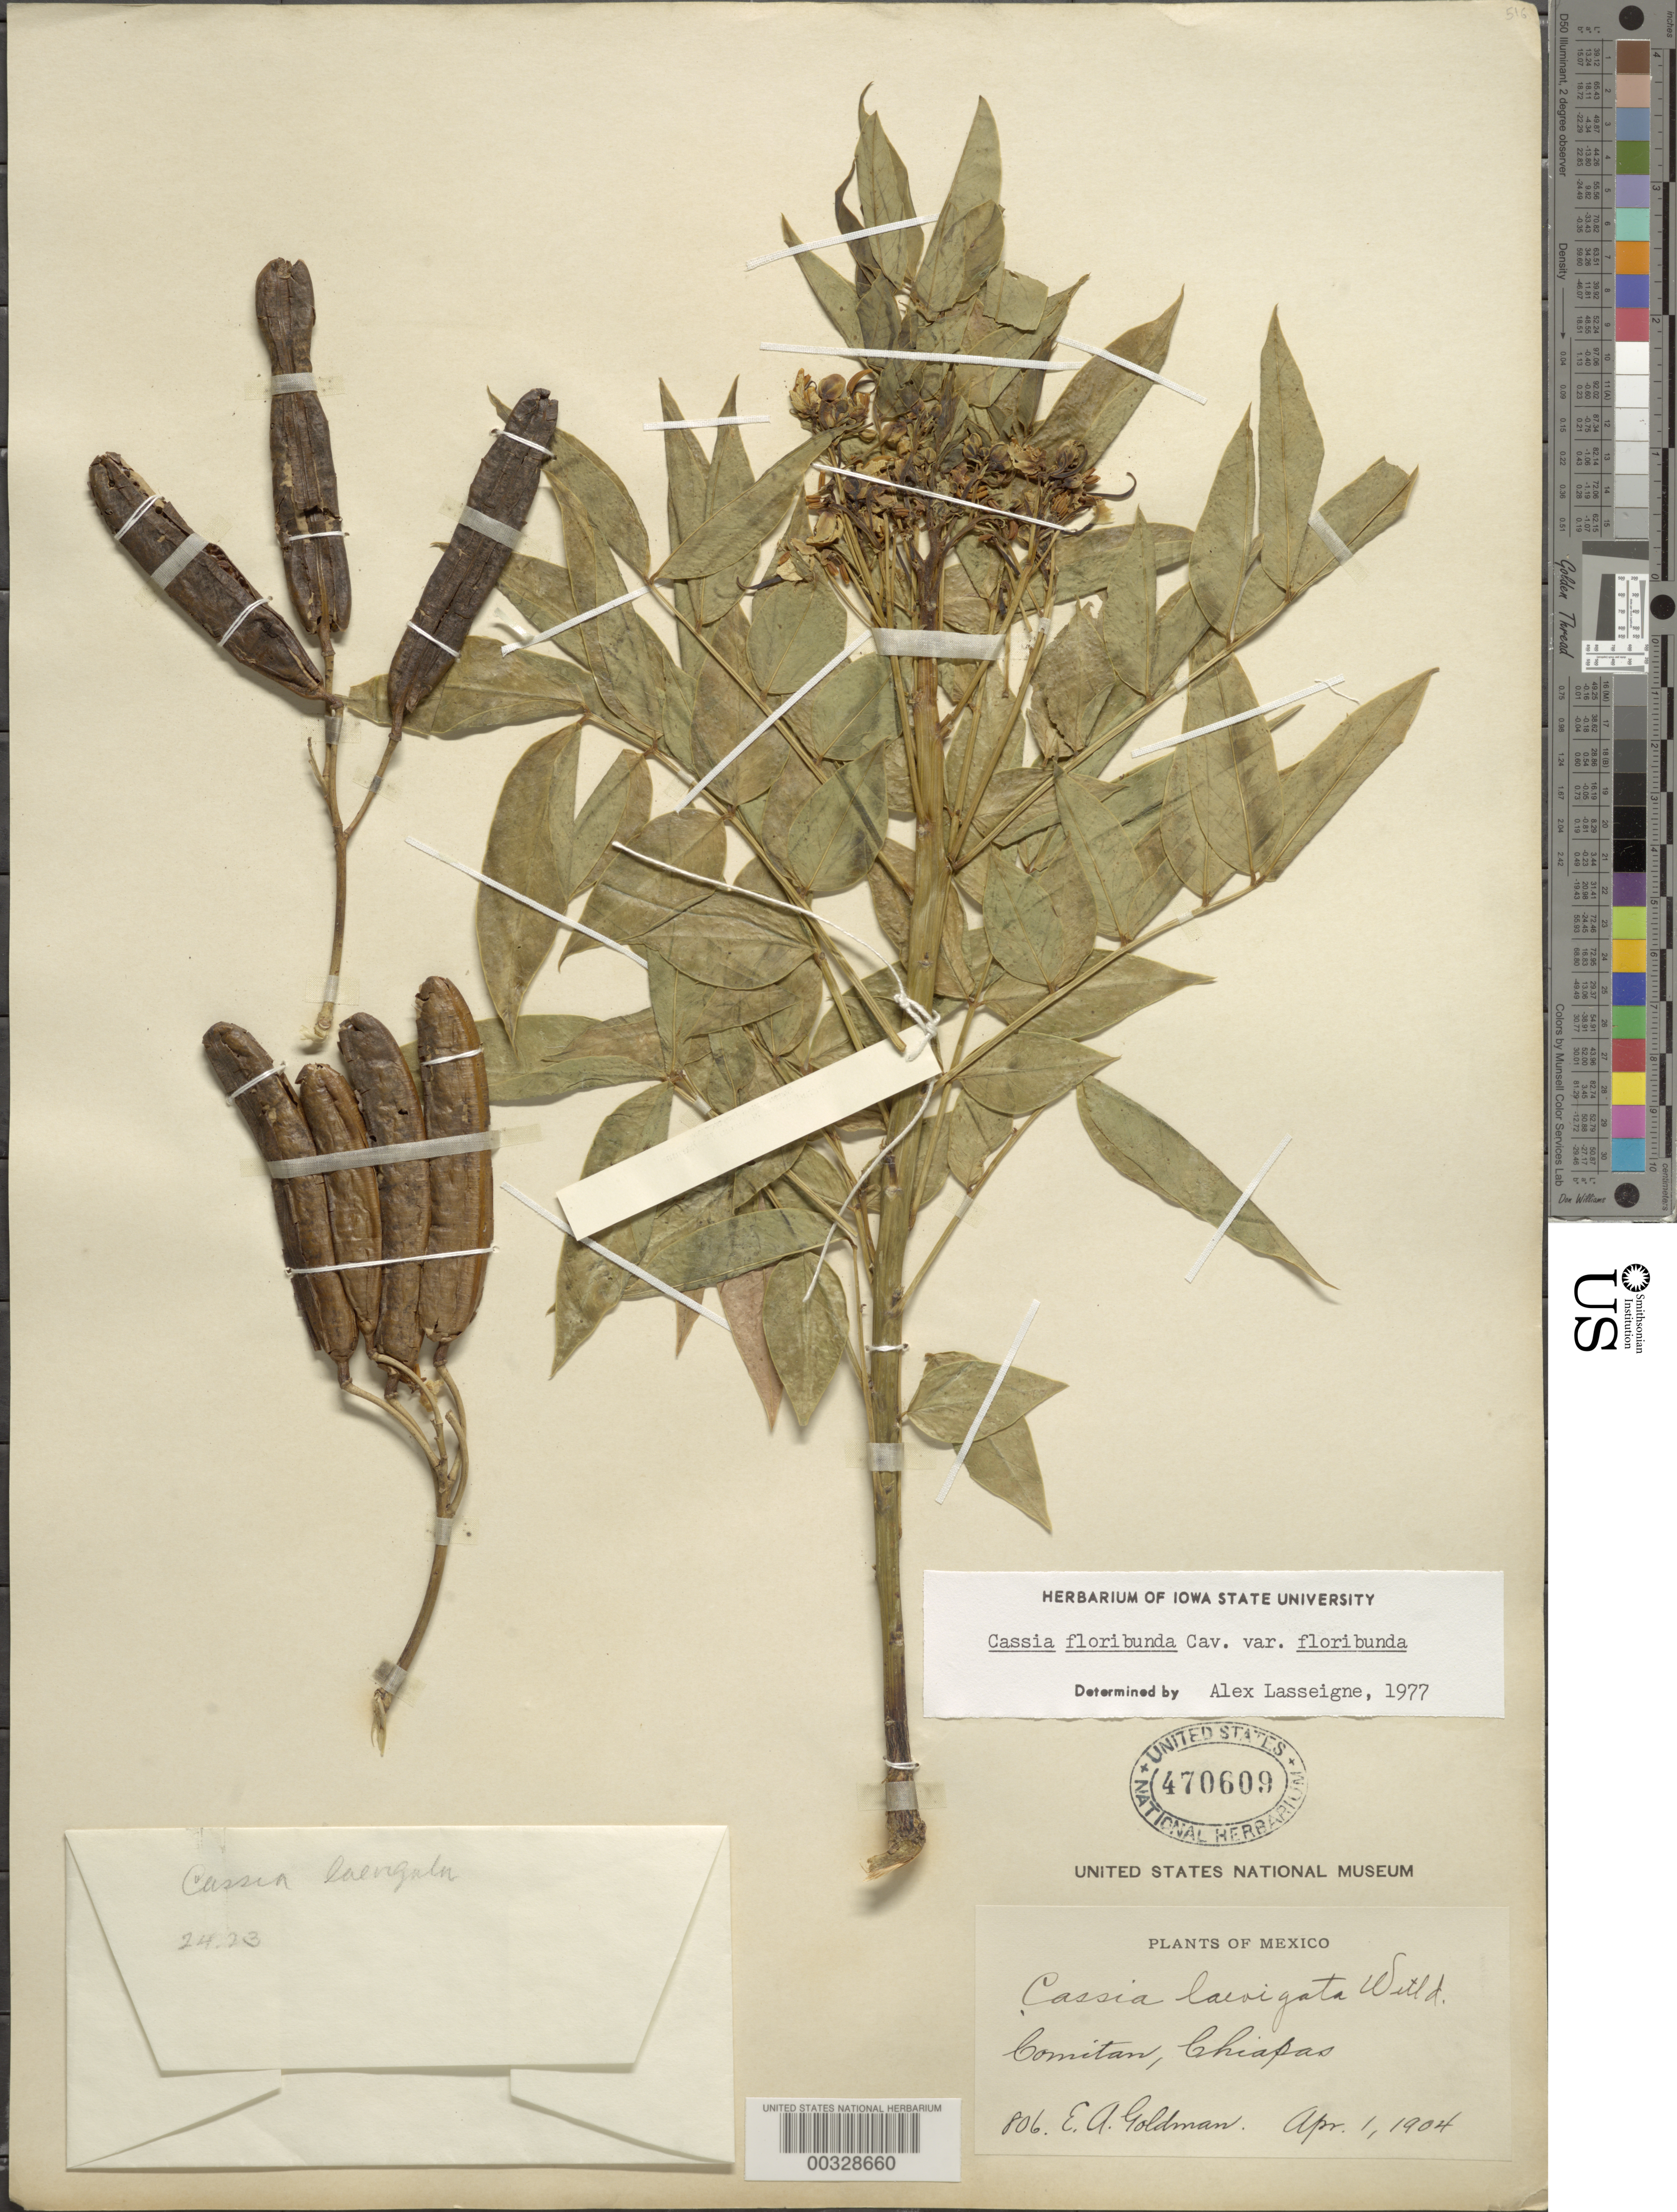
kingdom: Plantae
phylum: Tracheophyta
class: Magnoliopsida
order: Fabales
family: Fabaceae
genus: Senna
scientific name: Senna x floribunda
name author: (Cav.) H.S. Irwin & Barneby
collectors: E. A. Goldman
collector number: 806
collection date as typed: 01 Apr 1904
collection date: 1904-04-01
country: Mexico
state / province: Chiapas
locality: Comitan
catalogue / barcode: US 470609